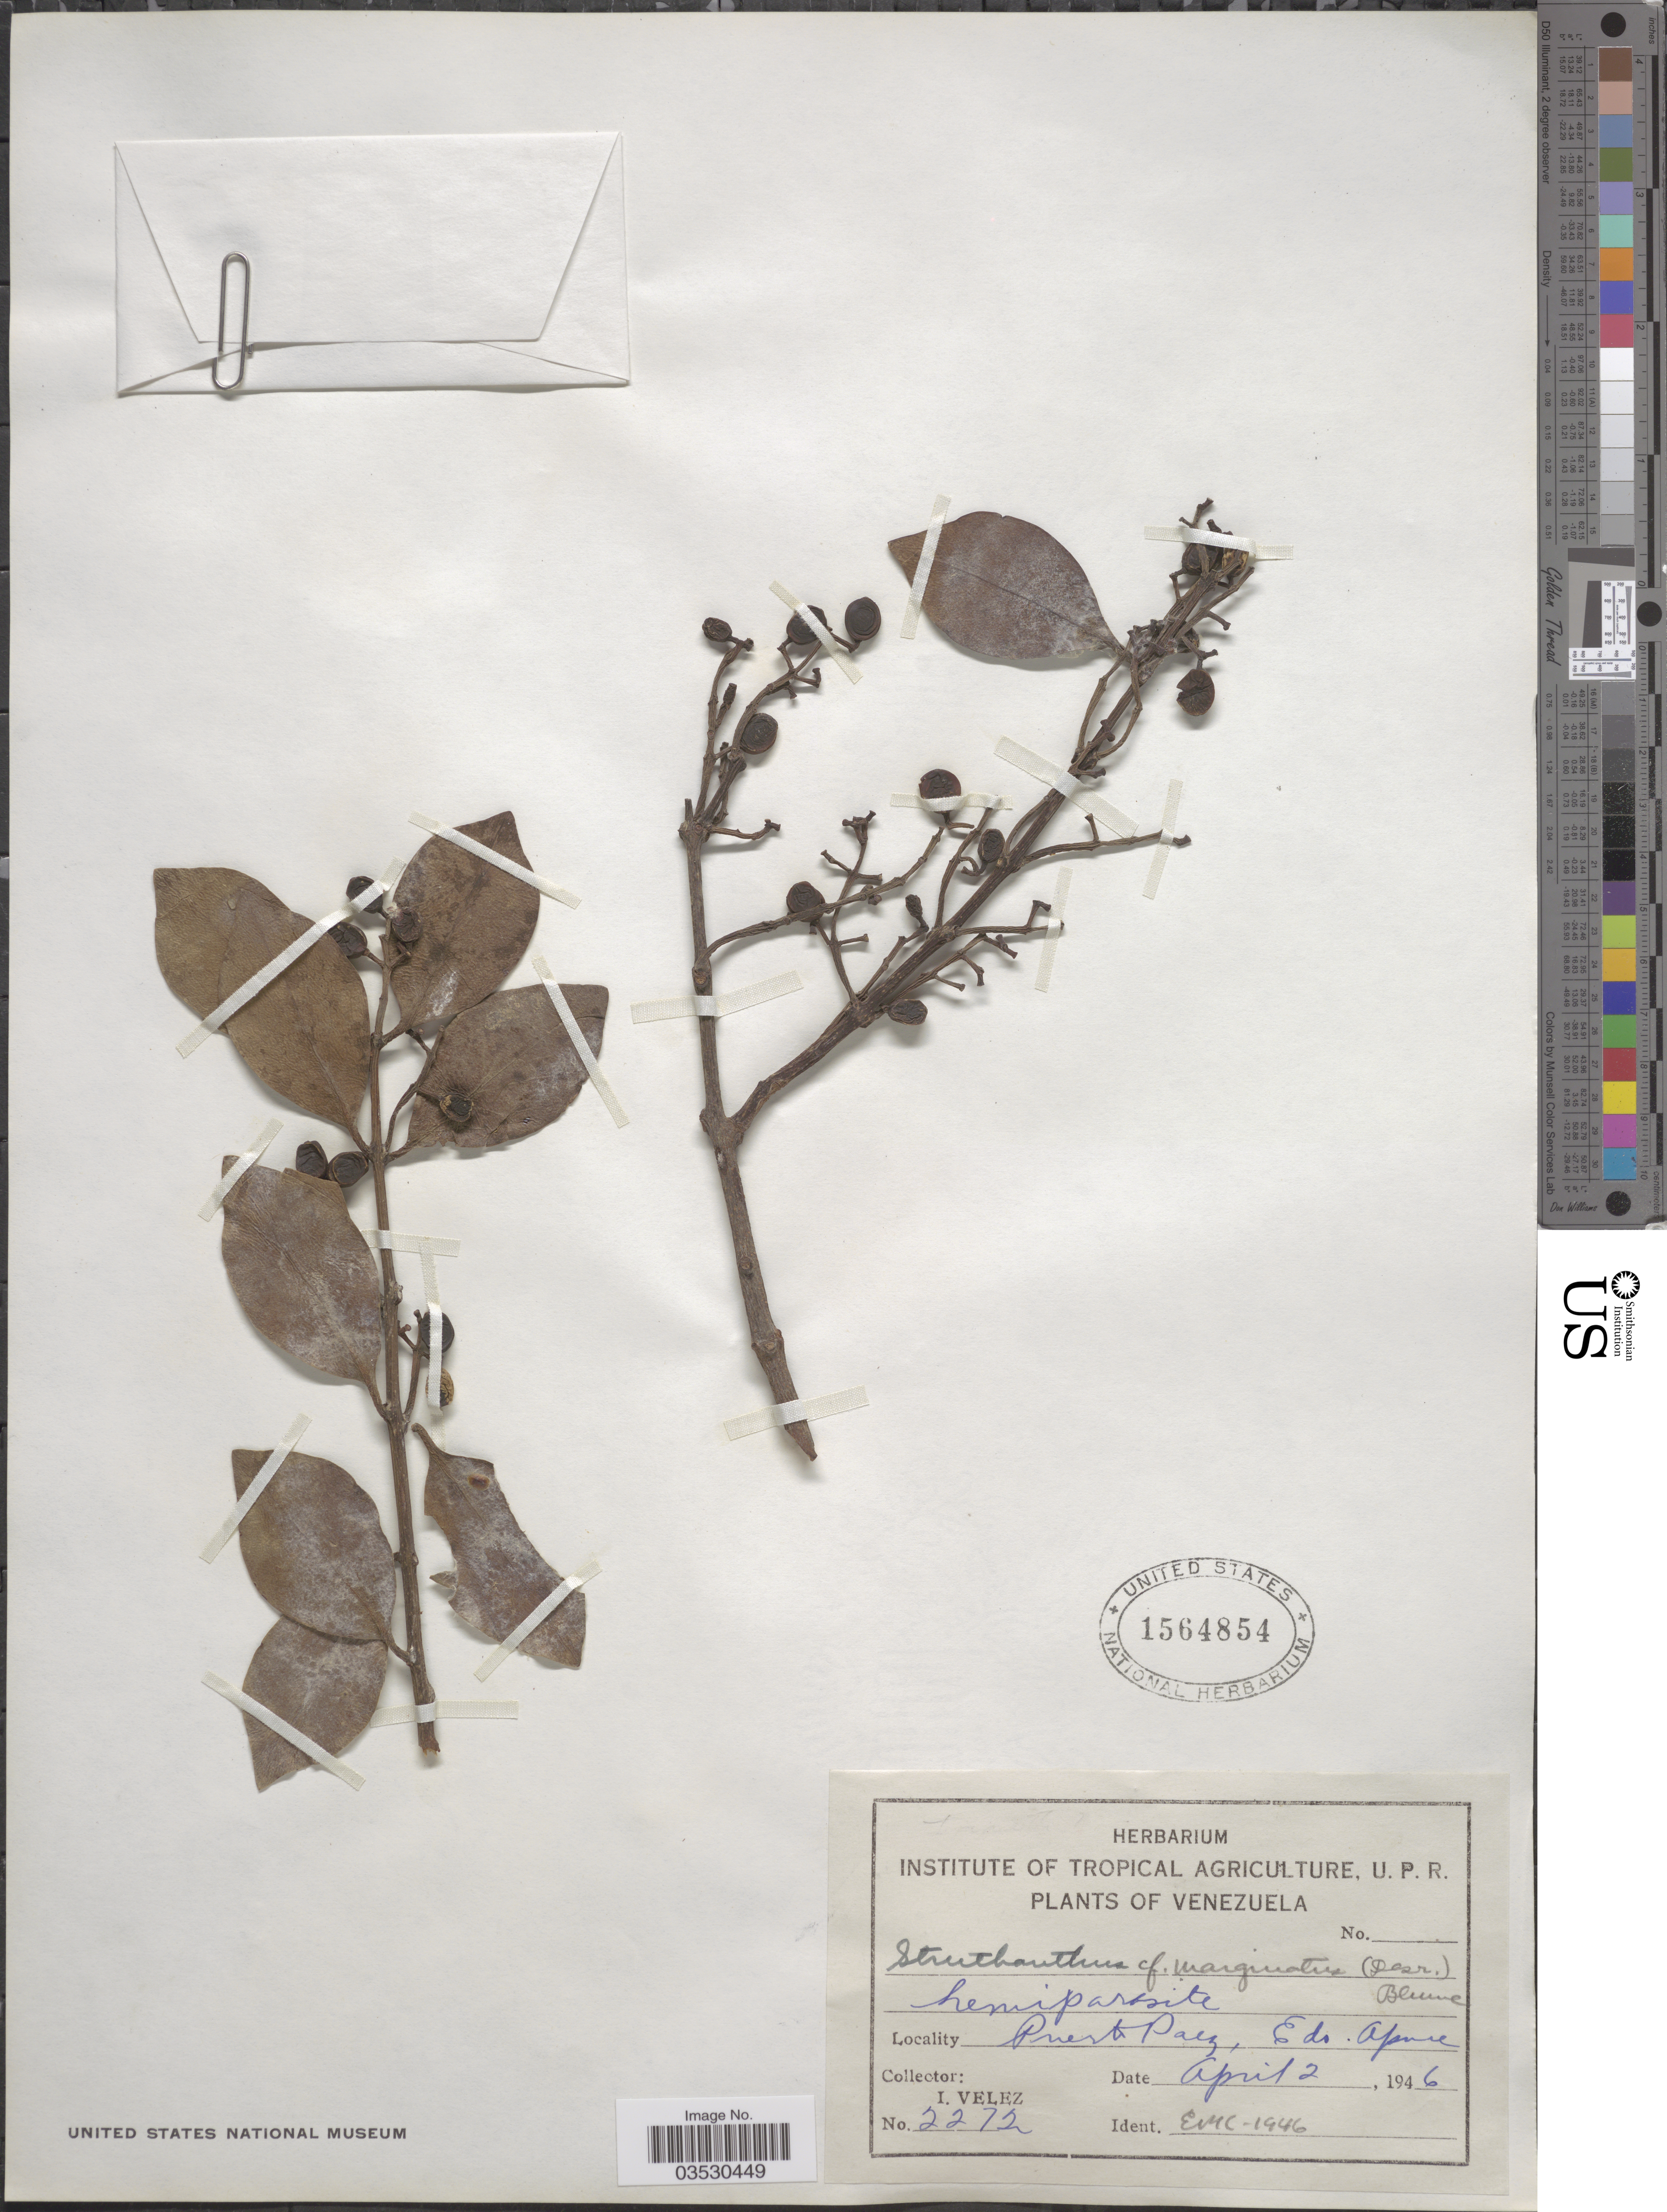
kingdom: Plantae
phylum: Tracheophyta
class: Magnoliopsida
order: Santalales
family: Loranthaceae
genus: Struthanthus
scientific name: Struthanthus marginatus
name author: (Desr.) Blume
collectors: I. Velez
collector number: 2272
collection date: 1946-04-02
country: Venezuela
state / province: Apure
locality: Puerto Paez.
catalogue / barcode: US 1564854